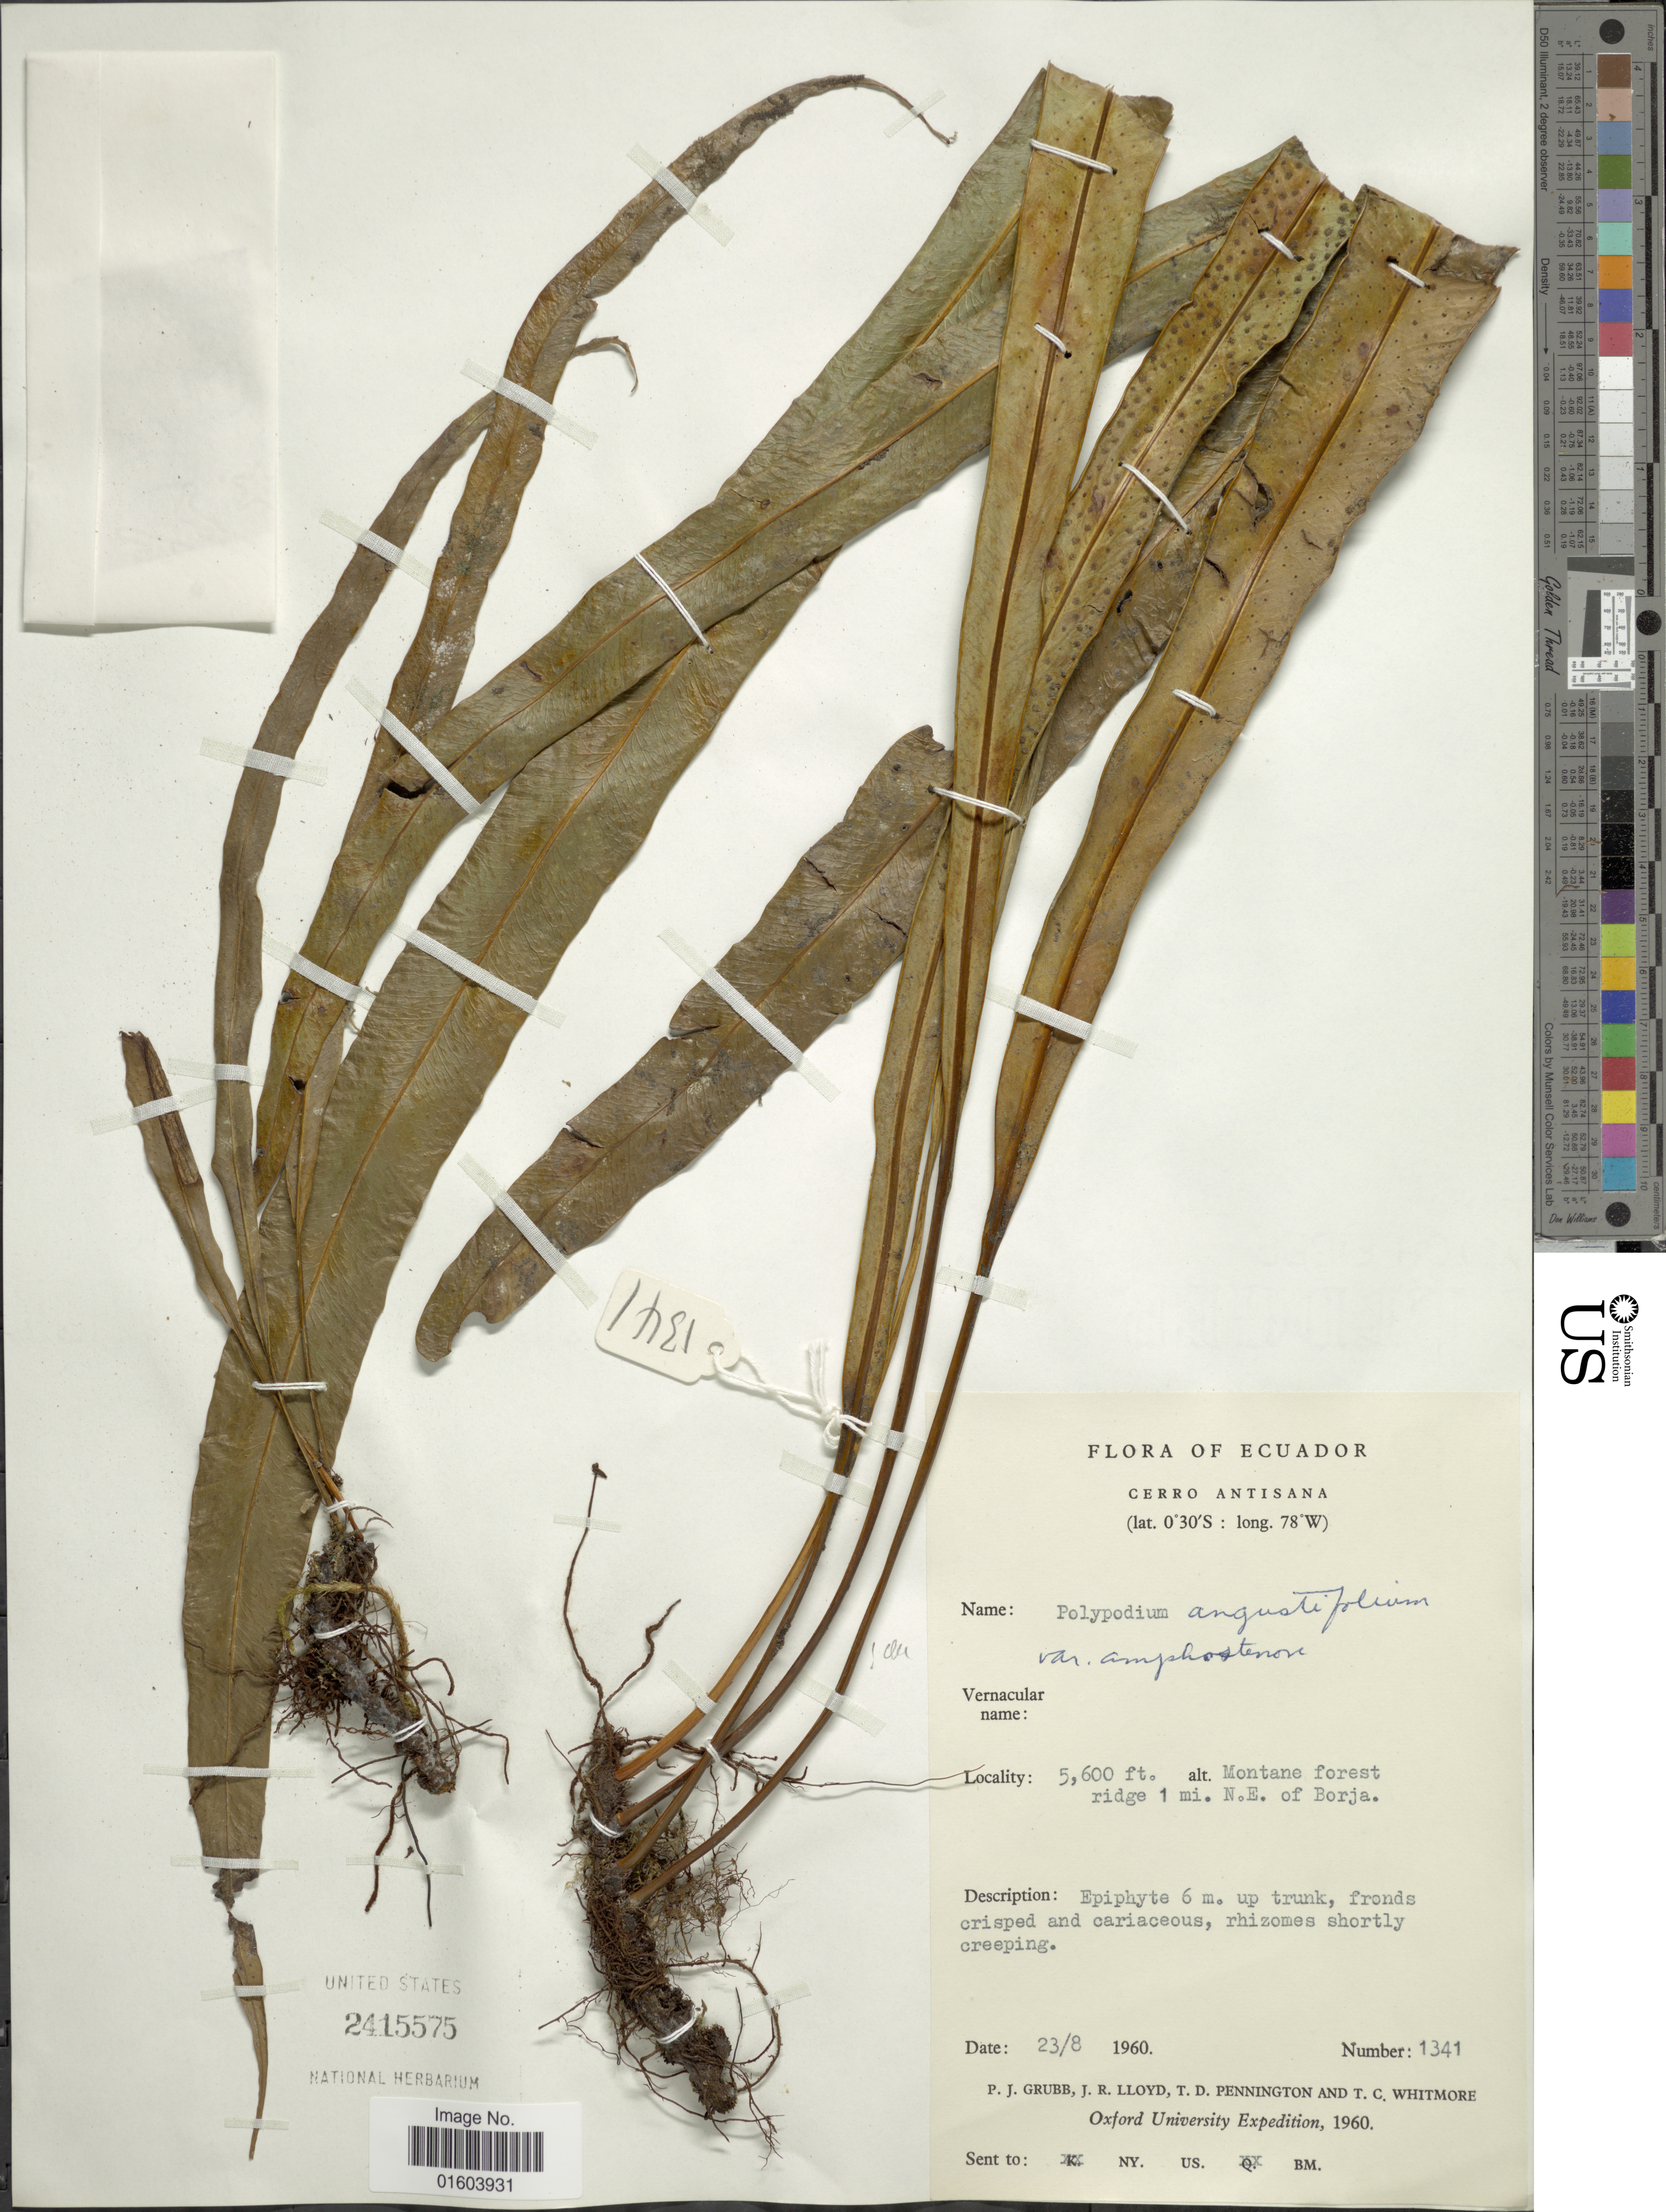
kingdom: Plantae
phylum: Tracheophyta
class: Polypodiopsida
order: Polypodiales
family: Polypodiaceae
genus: Campyloneurum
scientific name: Campyloneurum angustifolium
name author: (Sw.) Fée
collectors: P. J. Grubb, J. R. Lloyd, T. D. Pennington & T. C. Whitmore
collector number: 1341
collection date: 1960-08-23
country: Ecuador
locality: Cerro Antisana. Montane forest 1 N.E. of Borja.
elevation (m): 1707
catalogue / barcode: US 2415575